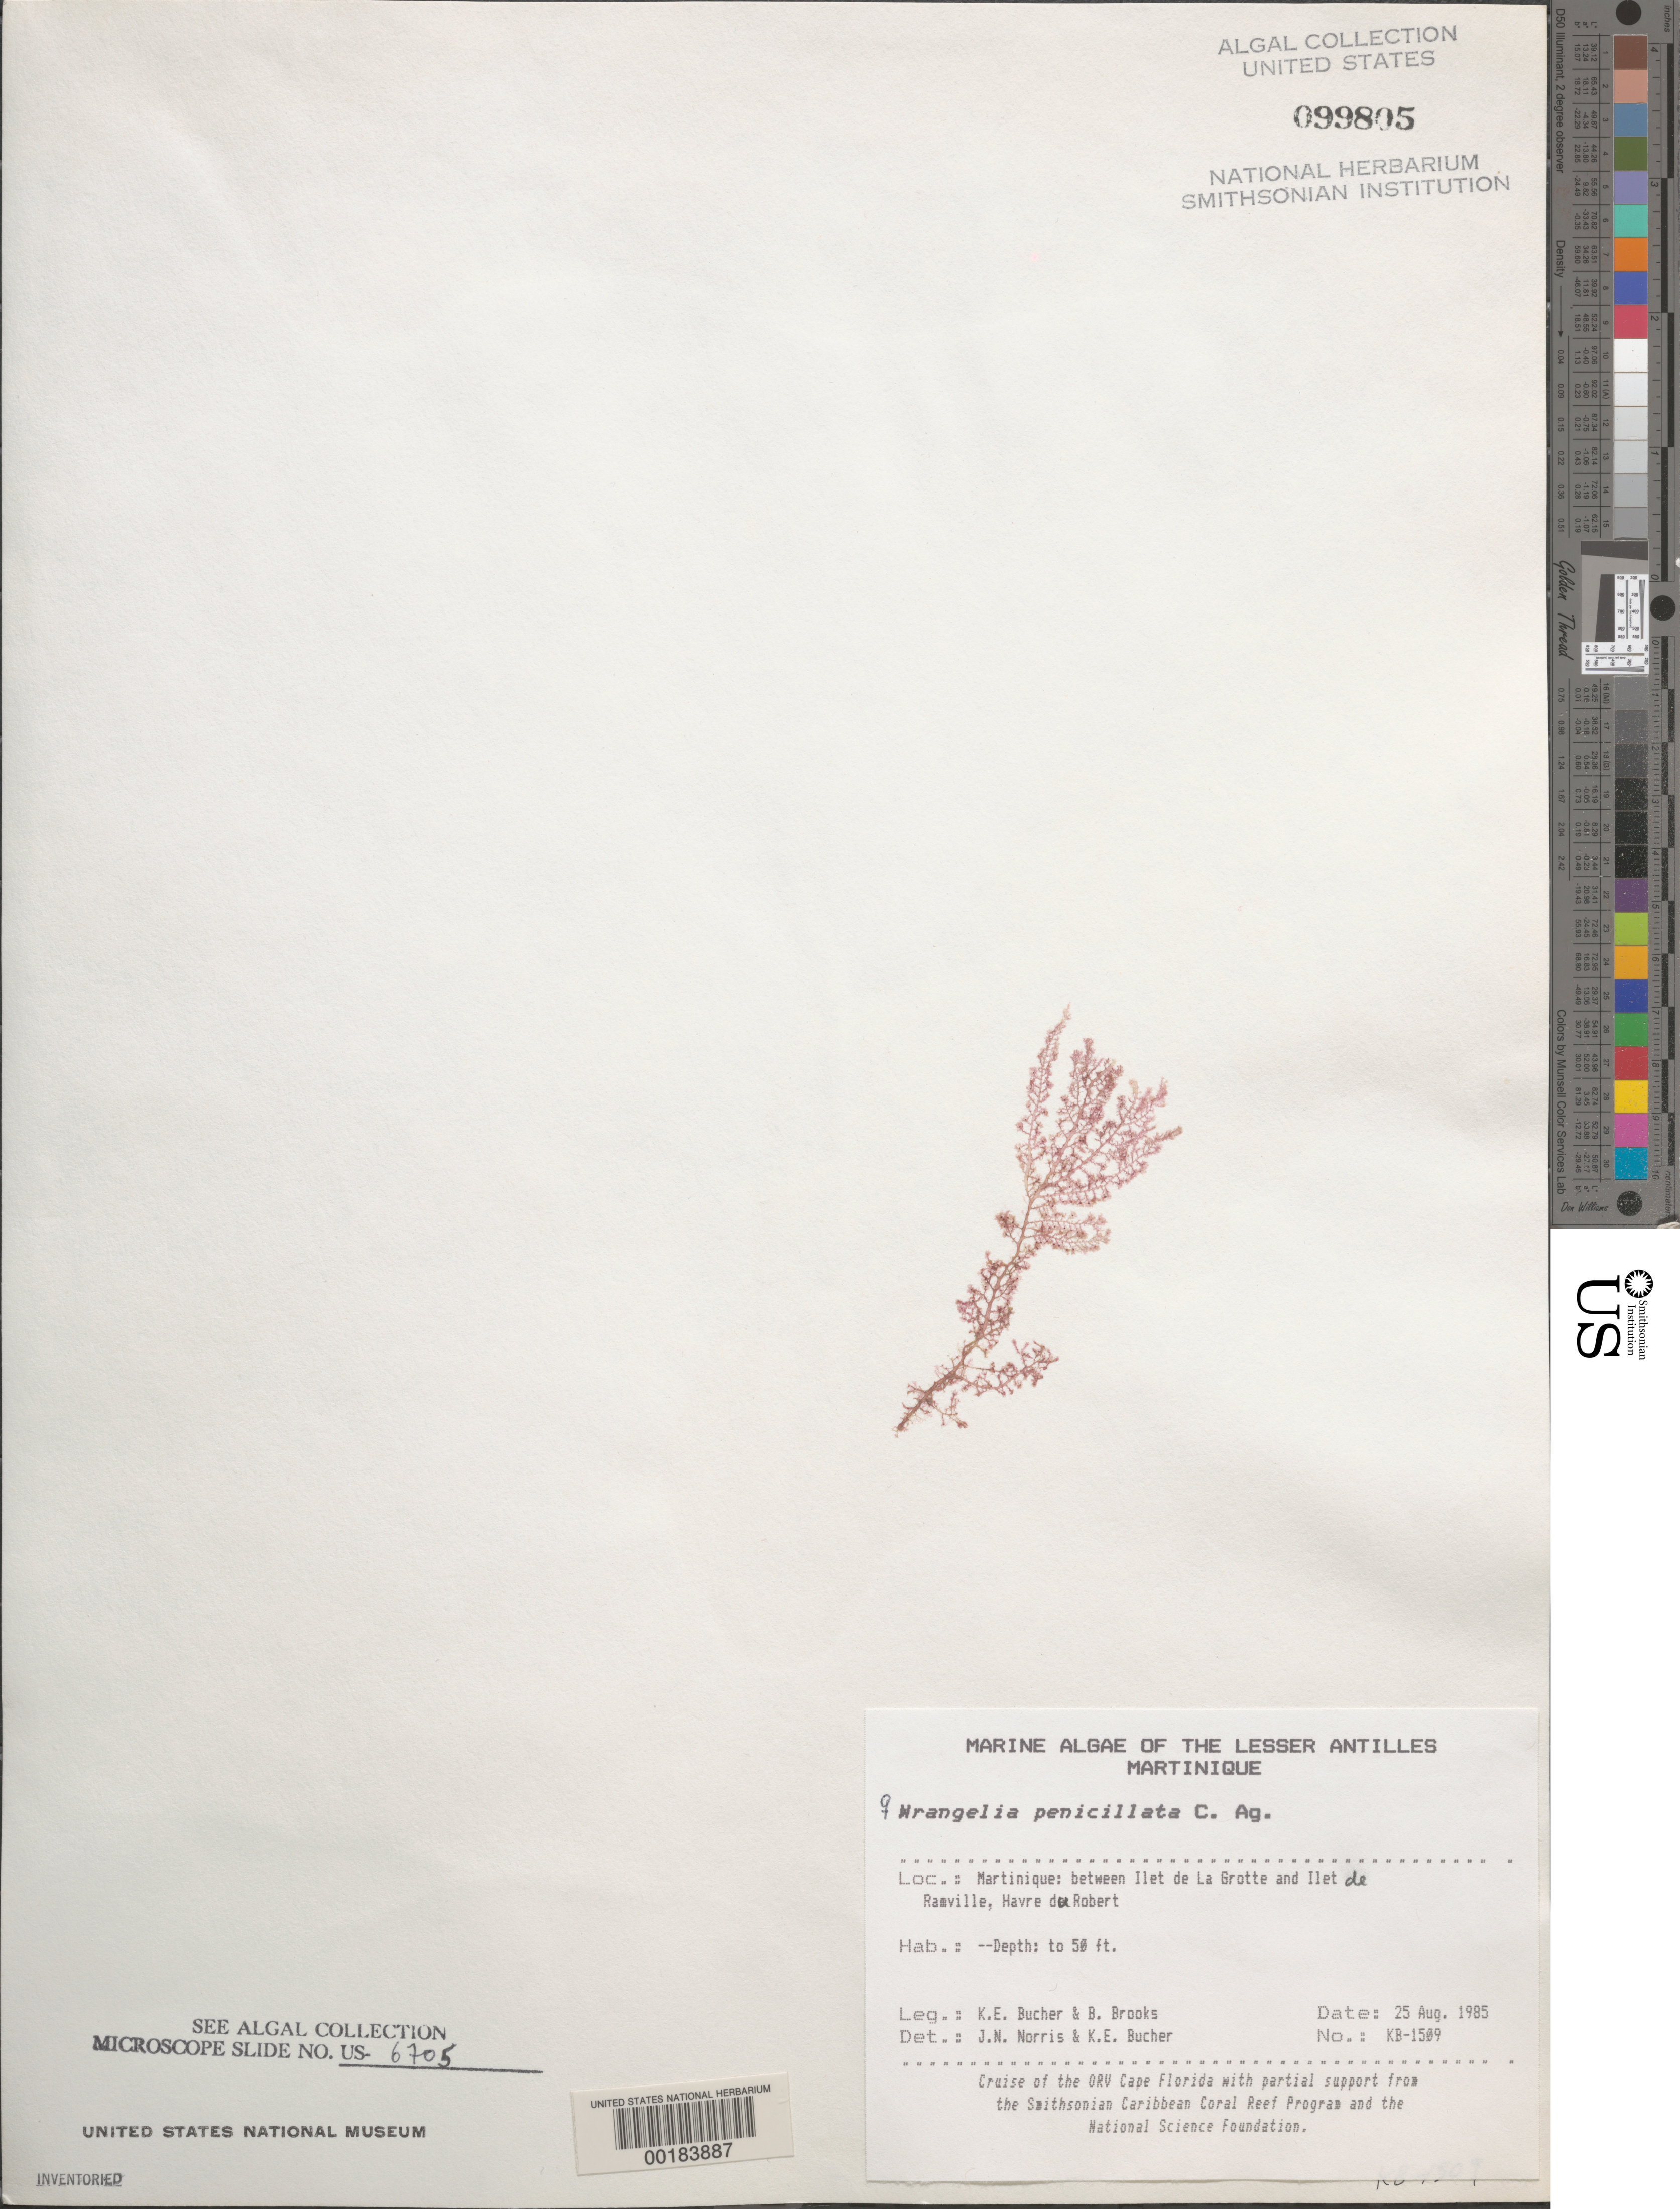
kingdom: Plantae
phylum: Rhodophyta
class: Florideophyceae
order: Ceramiales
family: Wrangeliaceae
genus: Wrangelia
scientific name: Wrangelia penicillata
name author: (C. Agardh) C. Agardh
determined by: Norris, J. N.; Bucher, K. E.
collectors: K. E. Bucher & B. Brooks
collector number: Kb-1509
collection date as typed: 25 Aug 1985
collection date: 1985-08-25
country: Martinique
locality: Between Ilet de la Grotte and Ilet de Ramville, Havre du Robert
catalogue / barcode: US 99805